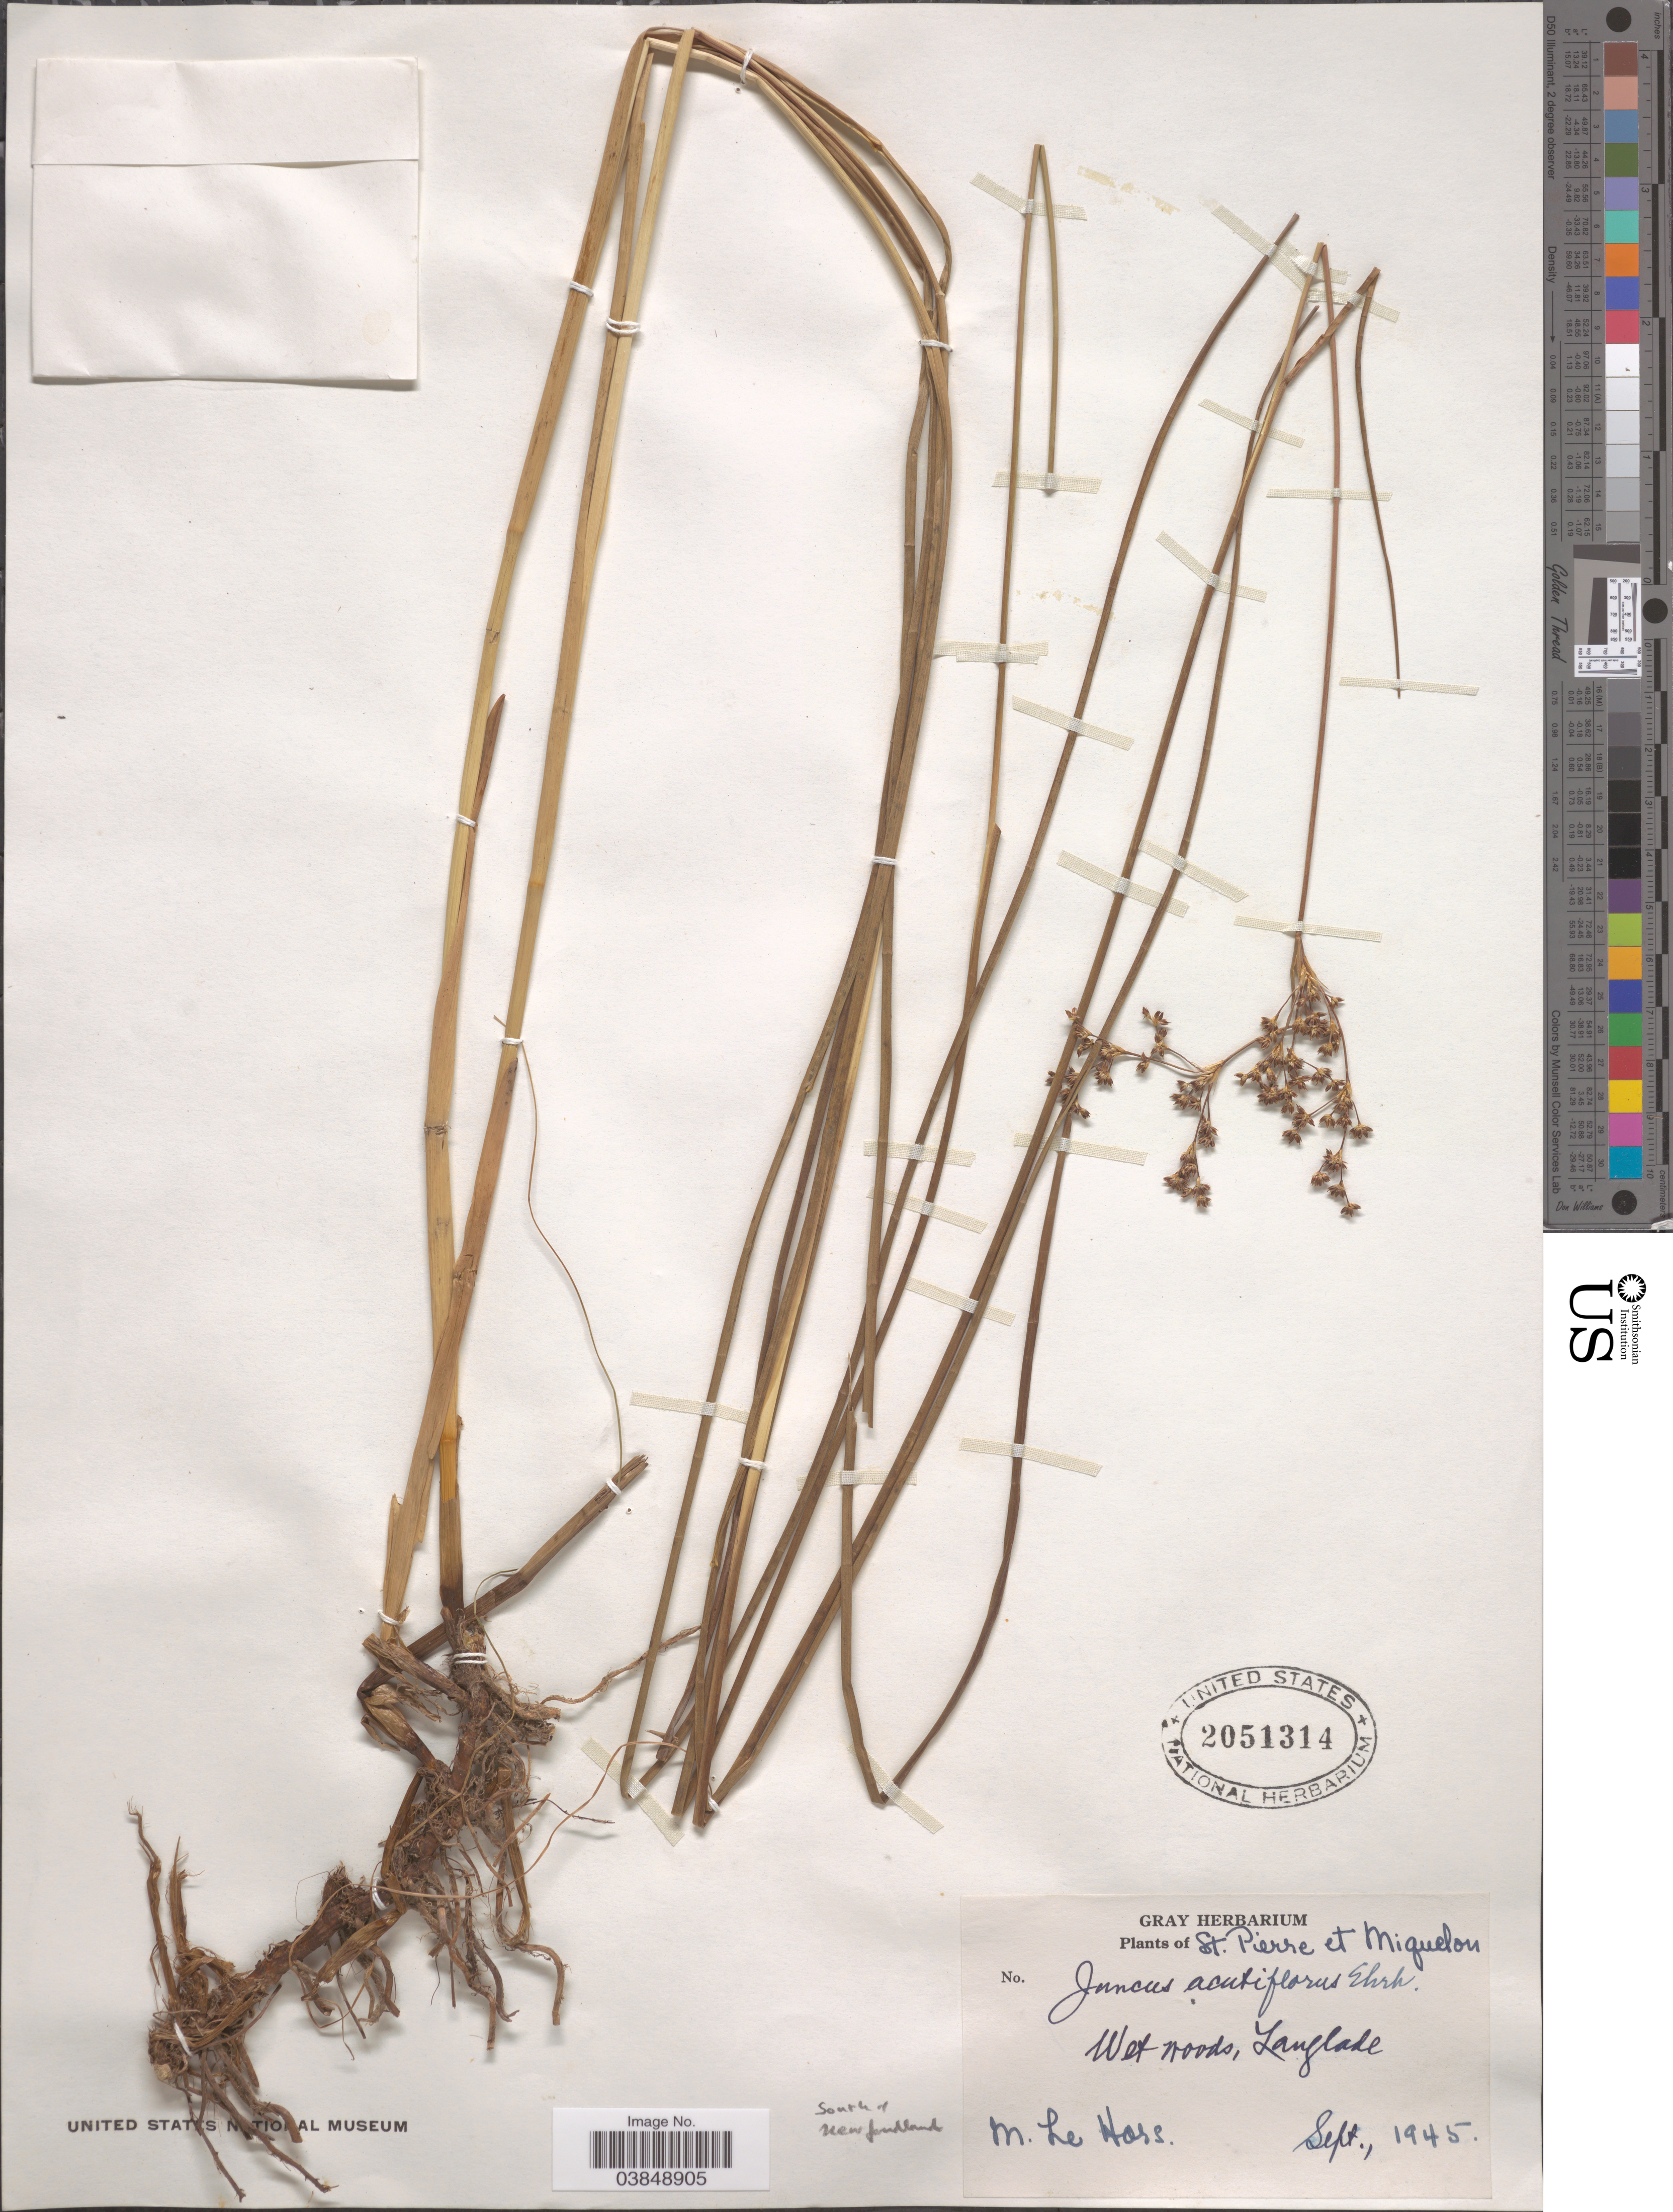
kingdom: Plantae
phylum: Tracheophyta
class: Liliopsida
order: Poales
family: Juncaceae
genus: Juncus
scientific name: Juncus acutiflorus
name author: Ehrh. ex Hoffm.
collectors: M. Le Hors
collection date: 1945-09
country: St. Pierre et Miquelon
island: Langlade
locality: Langlade. South of Newfoundland.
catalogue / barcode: US 2051314